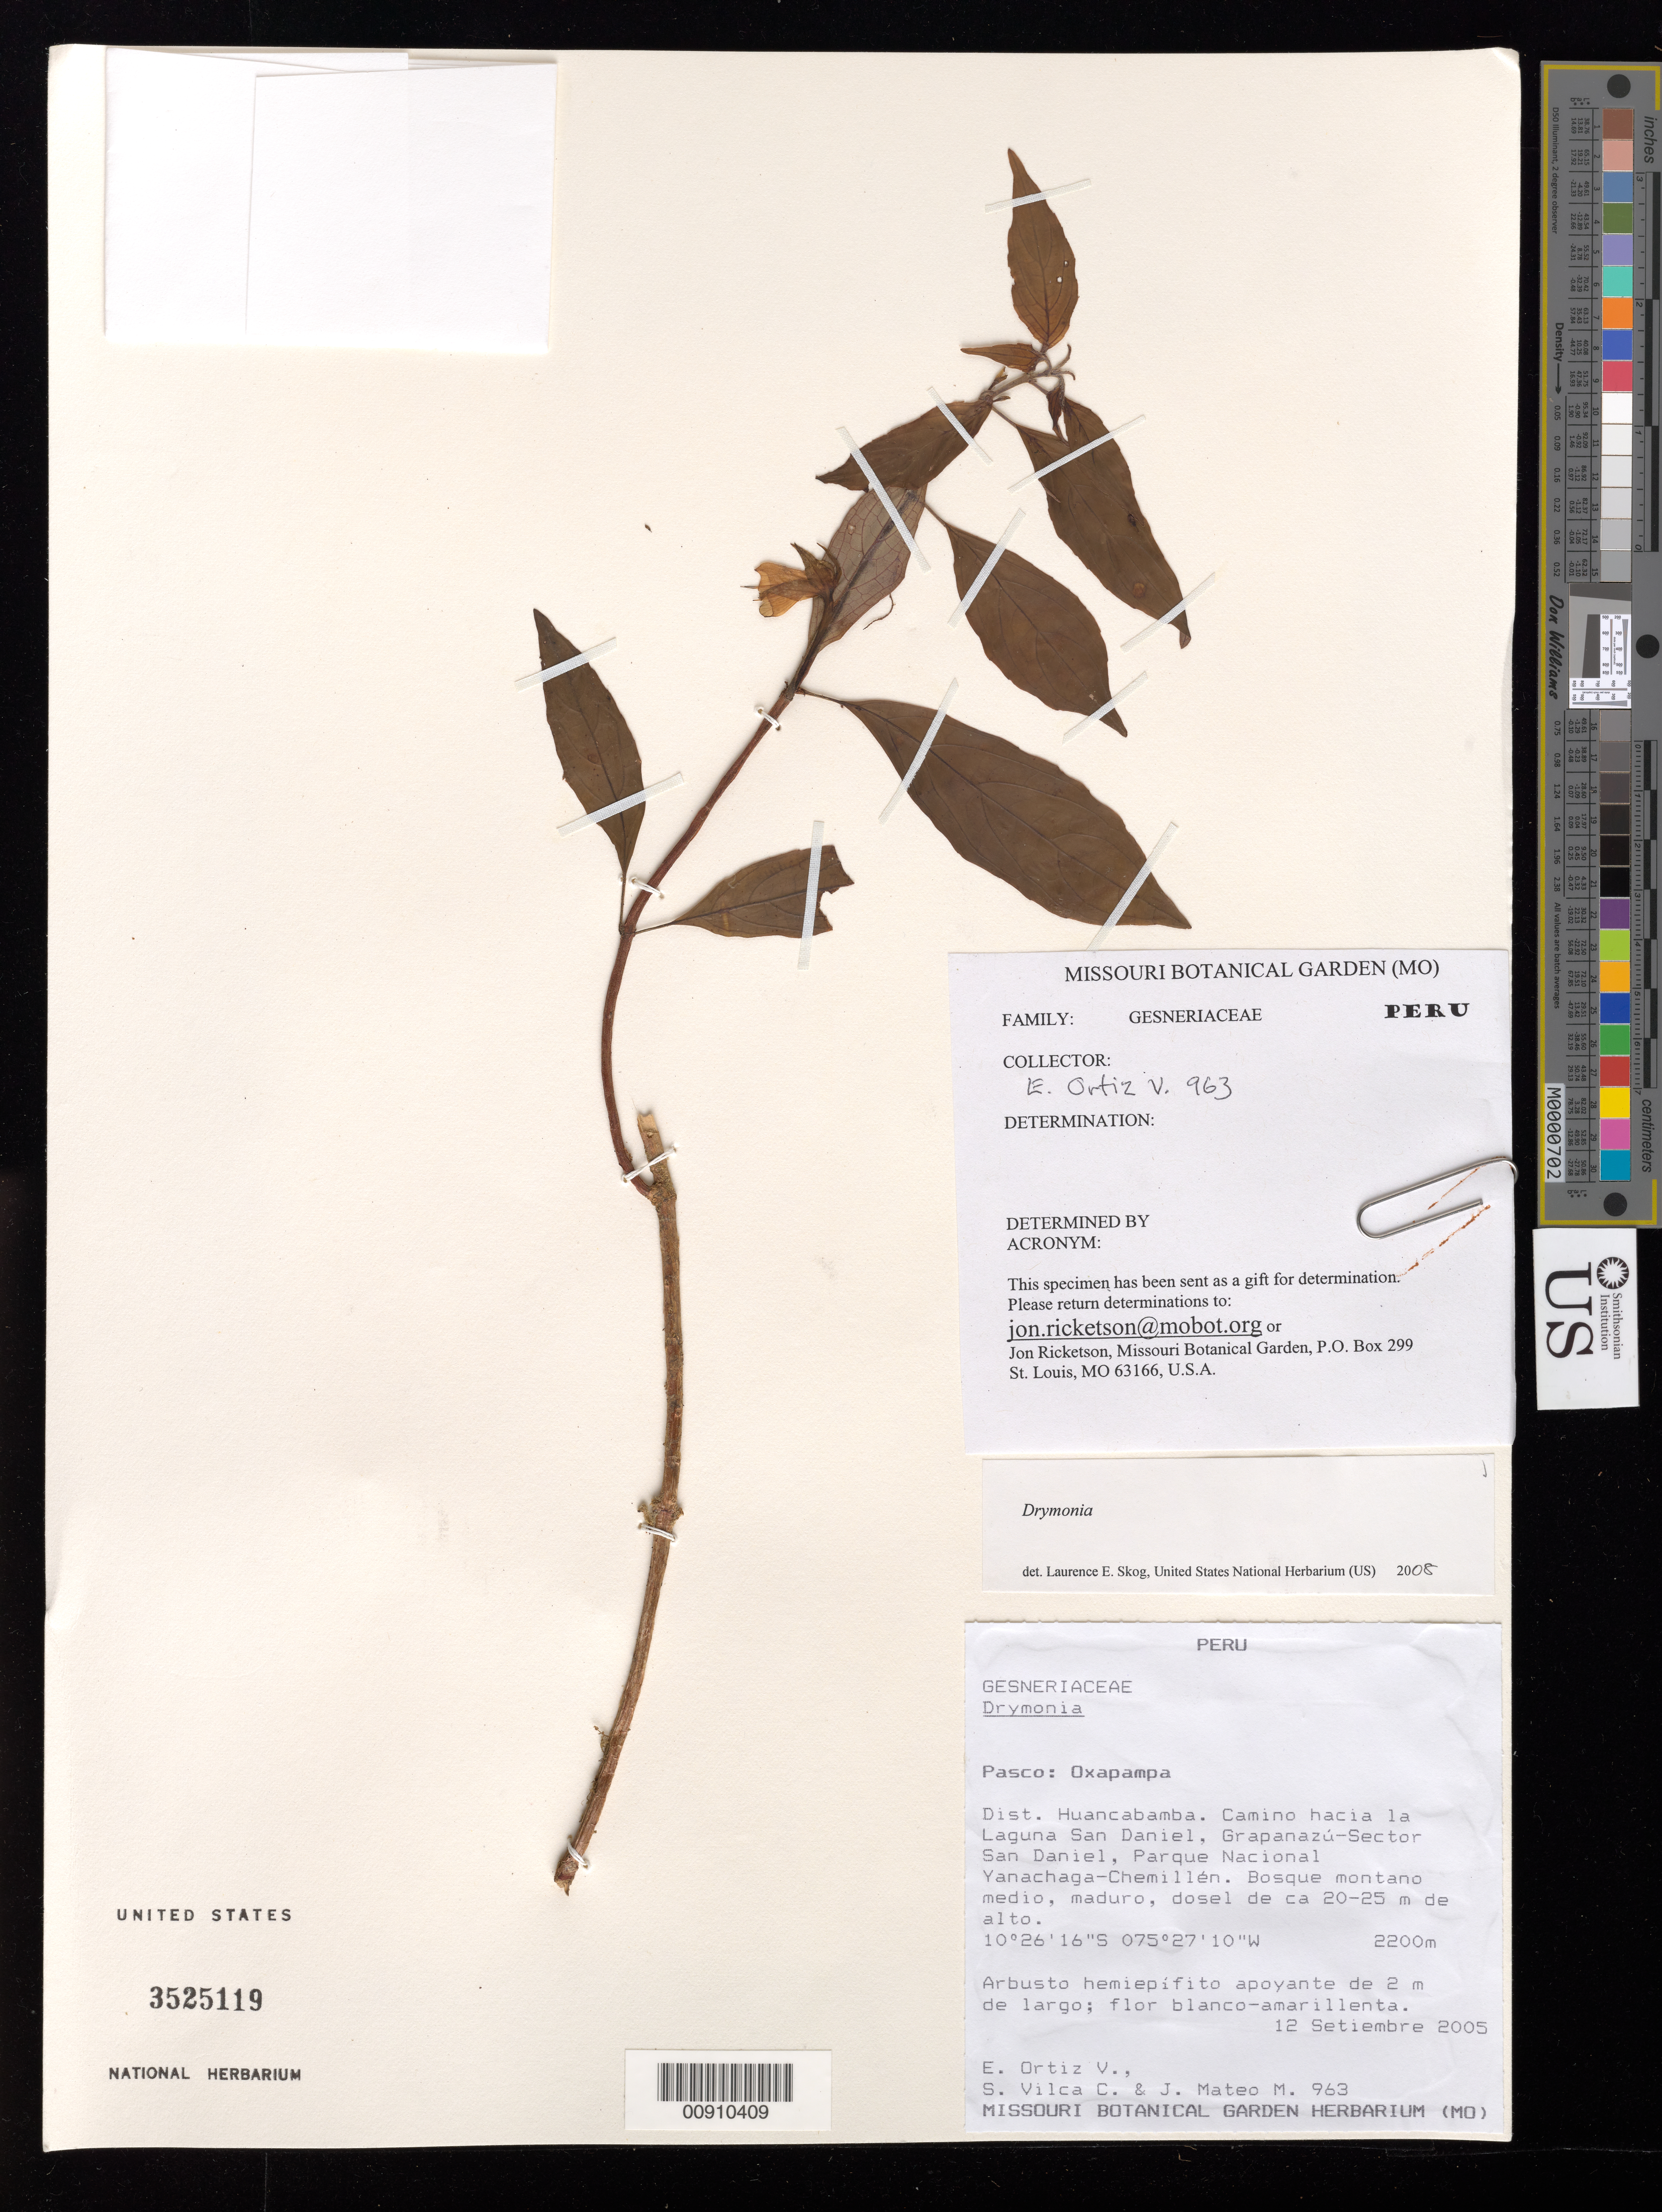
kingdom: Plantae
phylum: Tracheophyta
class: Magnoliopsida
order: Lamiales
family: Gesneriaceae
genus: Drymonia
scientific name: Drymonia vasquezii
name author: R. Rojas & Pinche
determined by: Skog, Laurence E.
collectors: E. Ortiz V., S. Vilca C. & J. Mateo M.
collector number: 963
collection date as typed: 12 Sep 2005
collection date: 2005-09-12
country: Peru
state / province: Pasco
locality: Pasco: Oxapampa. Dist. Huancabaamba. Camino hacia la Laguna San Daniel, Grapanazú-Sector San Daniel, Parque Nacional Yanachaga-Chemillén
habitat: Bosque montano medio, maduro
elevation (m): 2200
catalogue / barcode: US 3525119